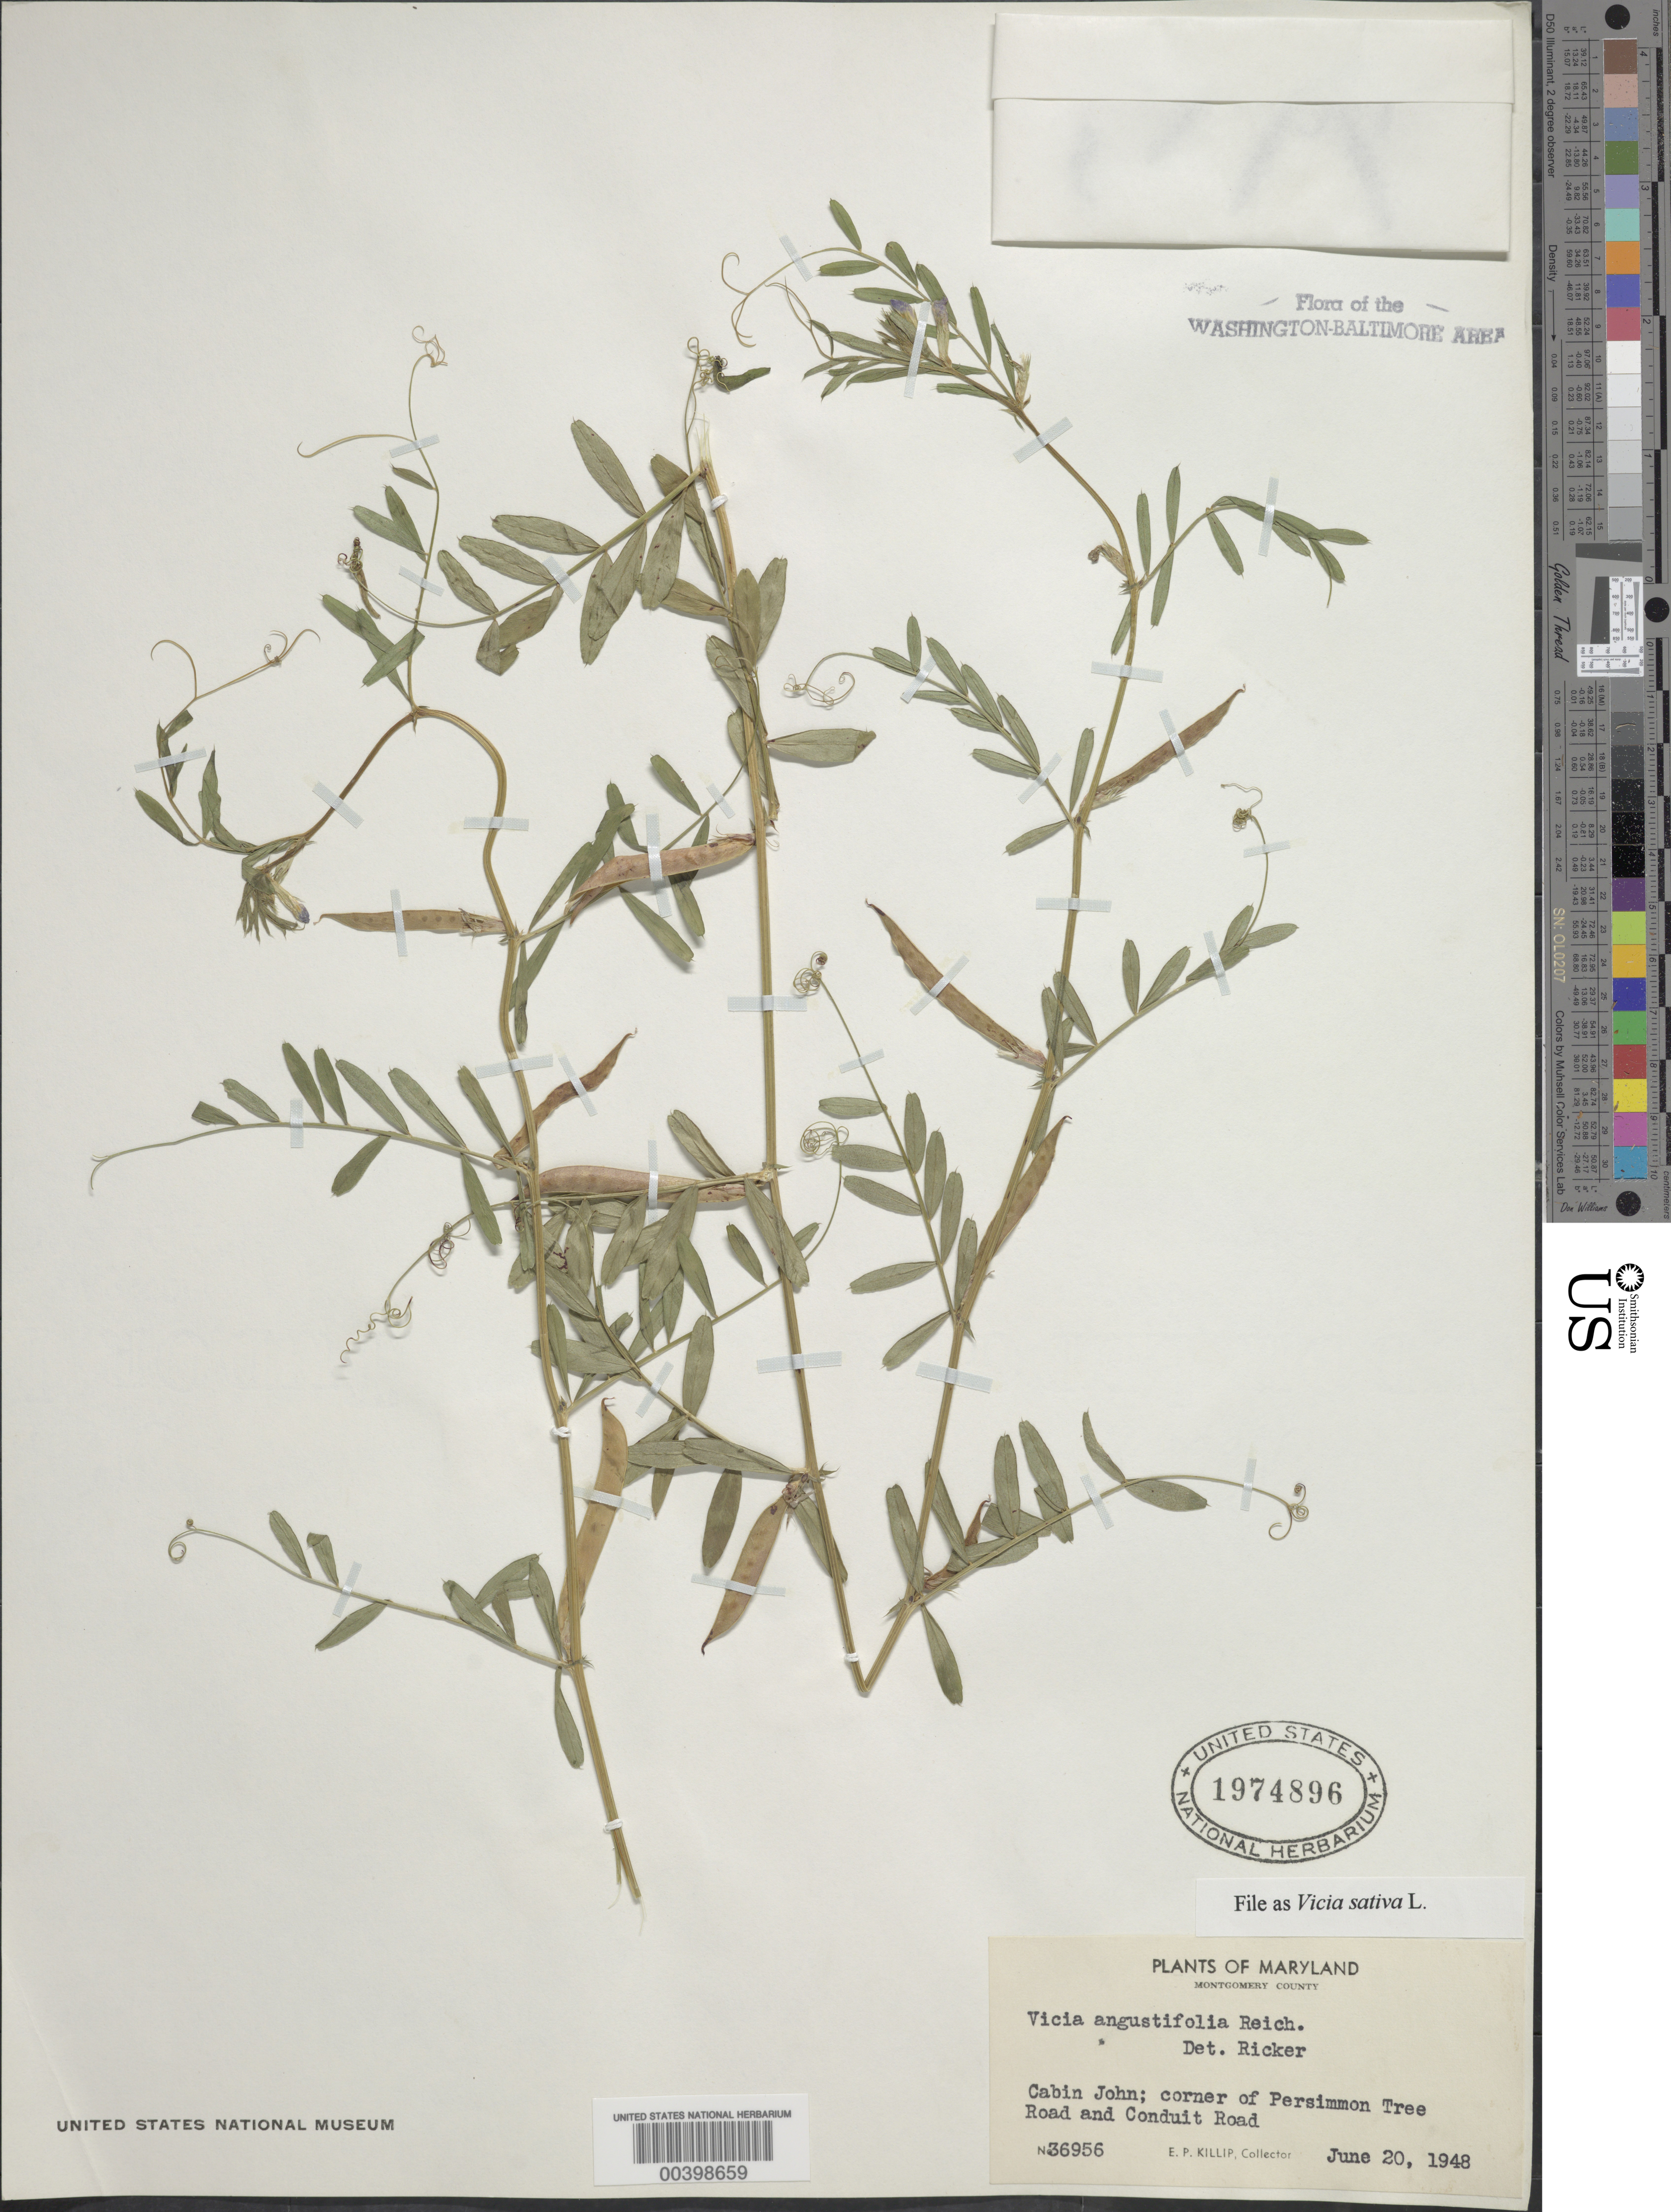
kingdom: Plantae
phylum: Tracheophyta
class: Magnoliopsida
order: Fabales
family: Fabaceae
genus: Vicia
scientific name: Vicia sativa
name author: L.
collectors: E. P. Killip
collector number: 36956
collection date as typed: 20 Jun 1948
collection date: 1948-06-20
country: United States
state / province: Maryland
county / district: Montgomery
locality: Cabin John, Persimmon Tree and Macarthur Roads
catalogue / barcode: US 1974896